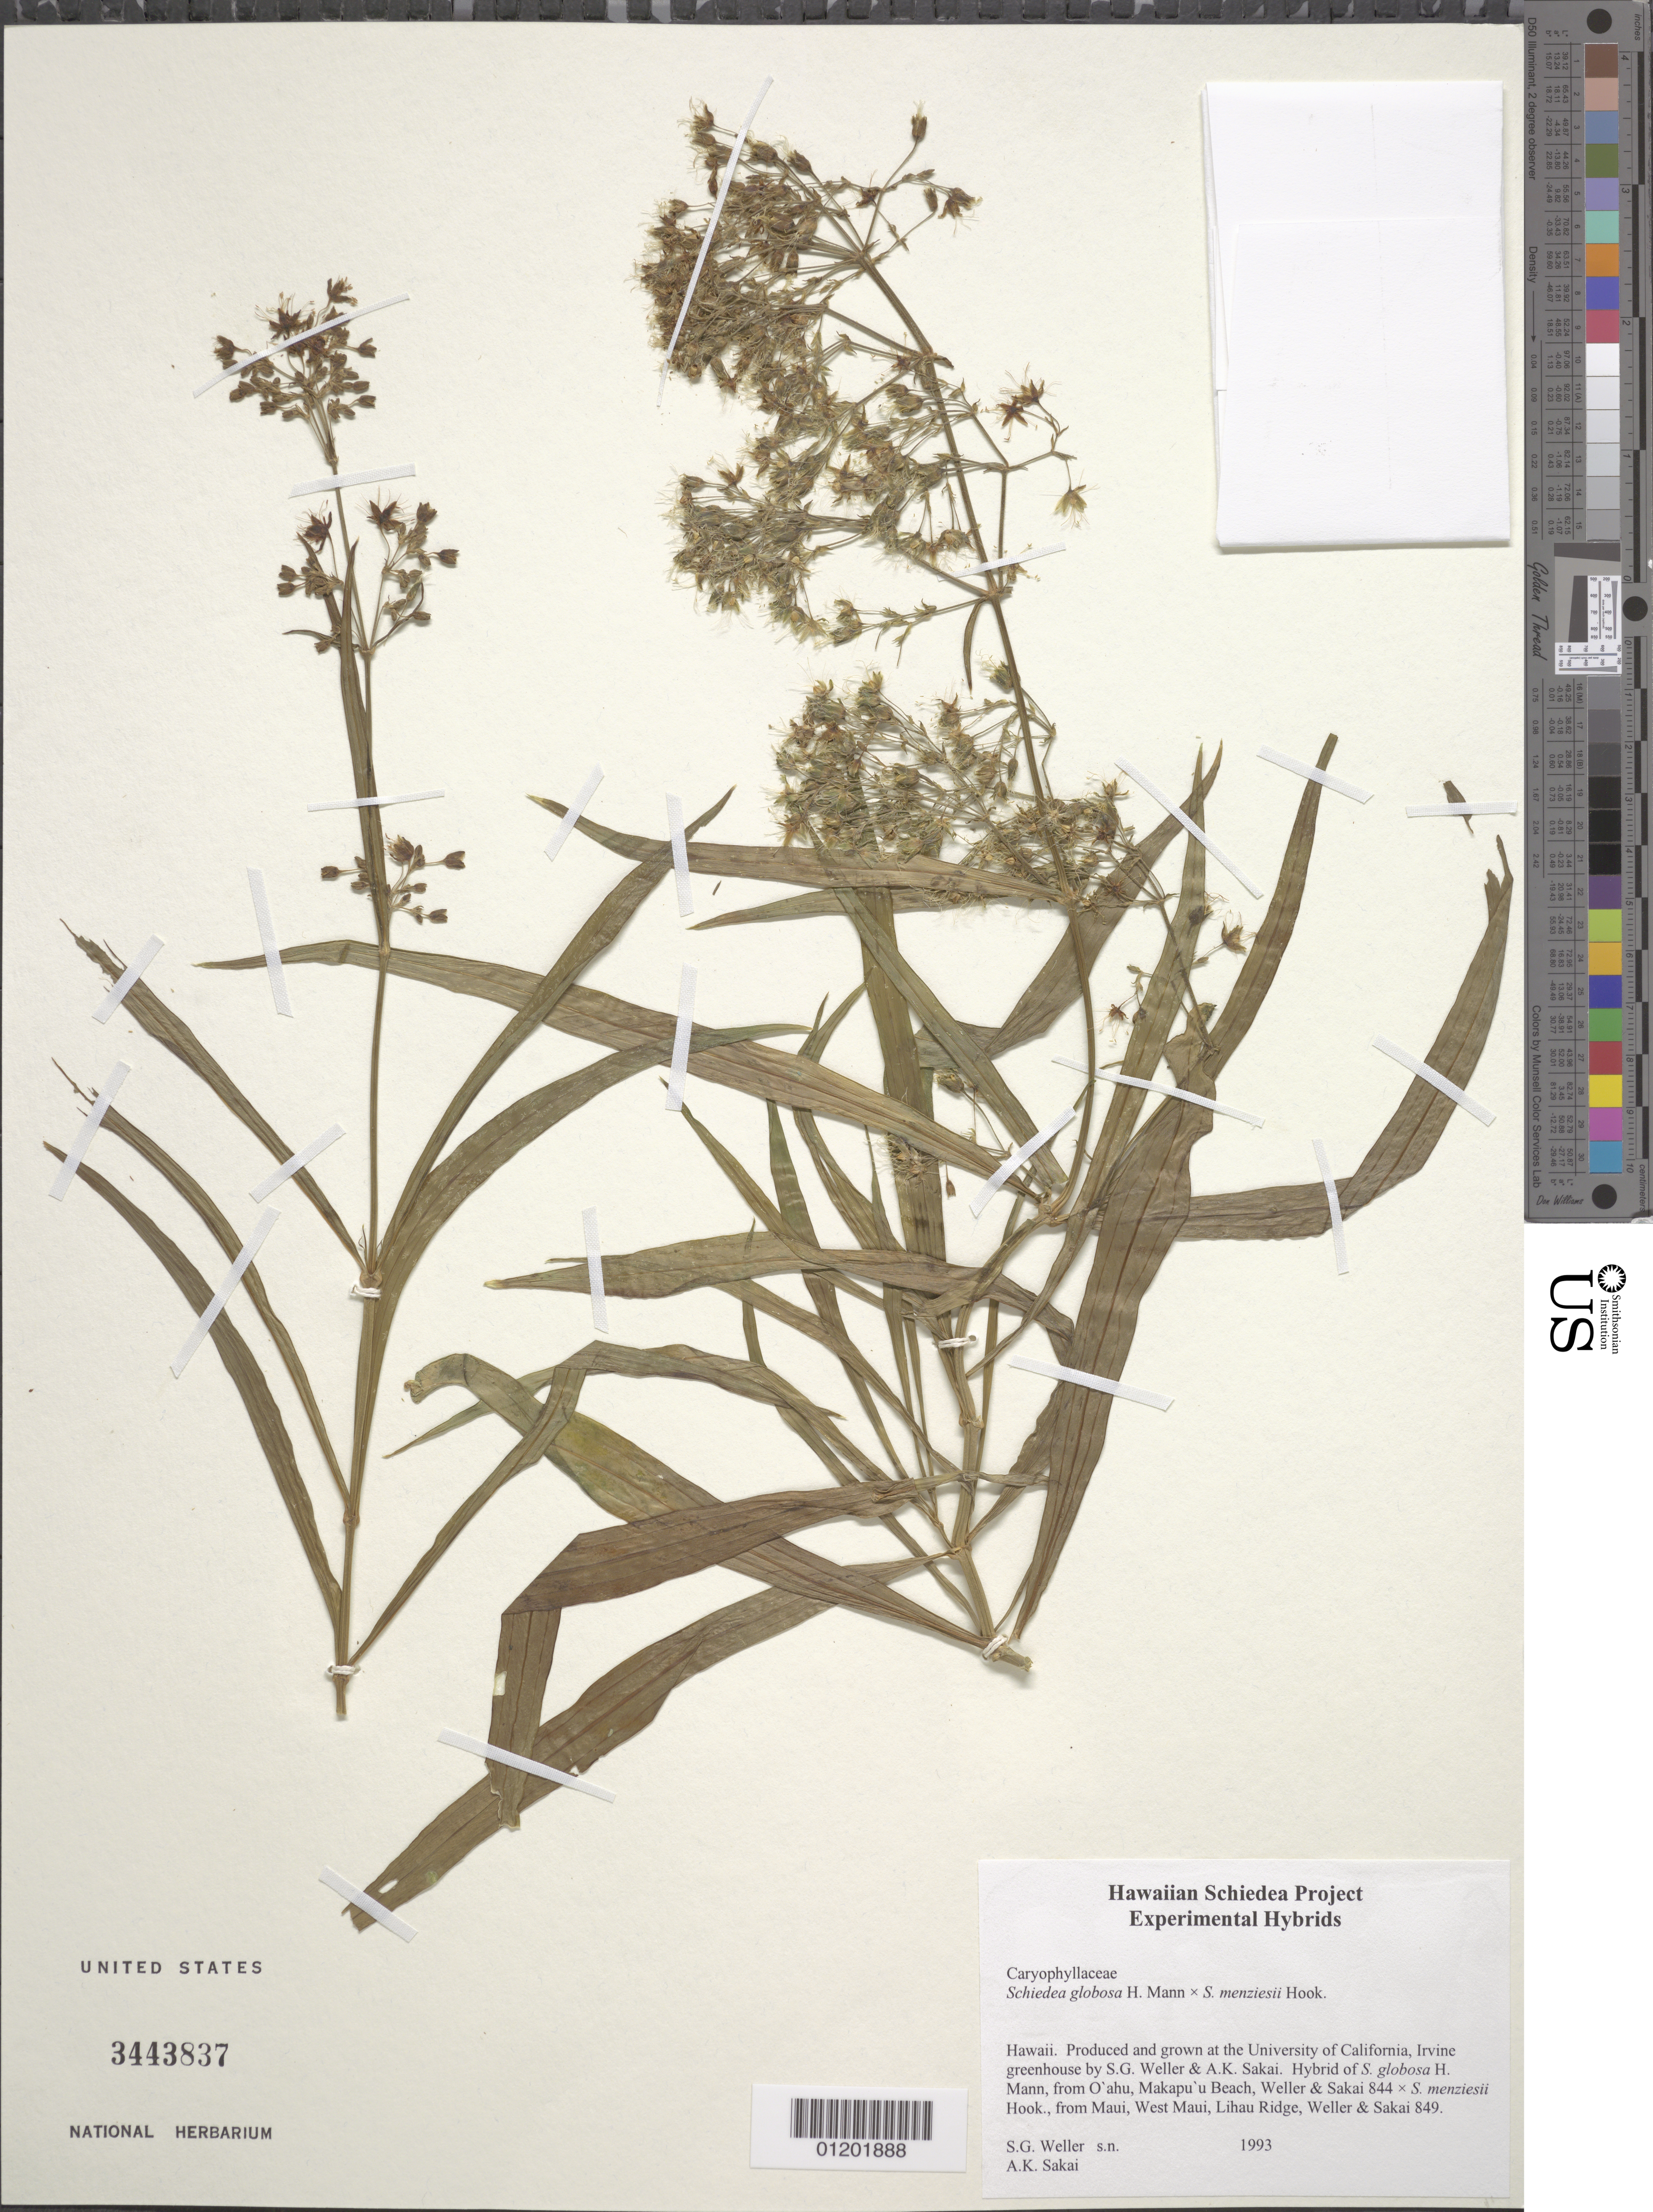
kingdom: Plantae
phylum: Tracheophyta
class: Magnoliopsida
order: Caryophyllales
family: Caryophyllaceae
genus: Schiedea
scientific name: Schiedea globosa x S. menziesii Hook.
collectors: S. G. Weller & A. Sakai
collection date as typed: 1993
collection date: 1993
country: United States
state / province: California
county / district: Orange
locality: University of California, Irvine greenhouse.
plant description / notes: Hybrid of S. globosa H. Mann [from O'ahu, Makapu'u Beach, Weller & Sakai 844] × S. menziesii Hook. [from Maui, West Maui, Lihau Ridge, Weller & Sakai 849].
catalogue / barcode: US 3443837